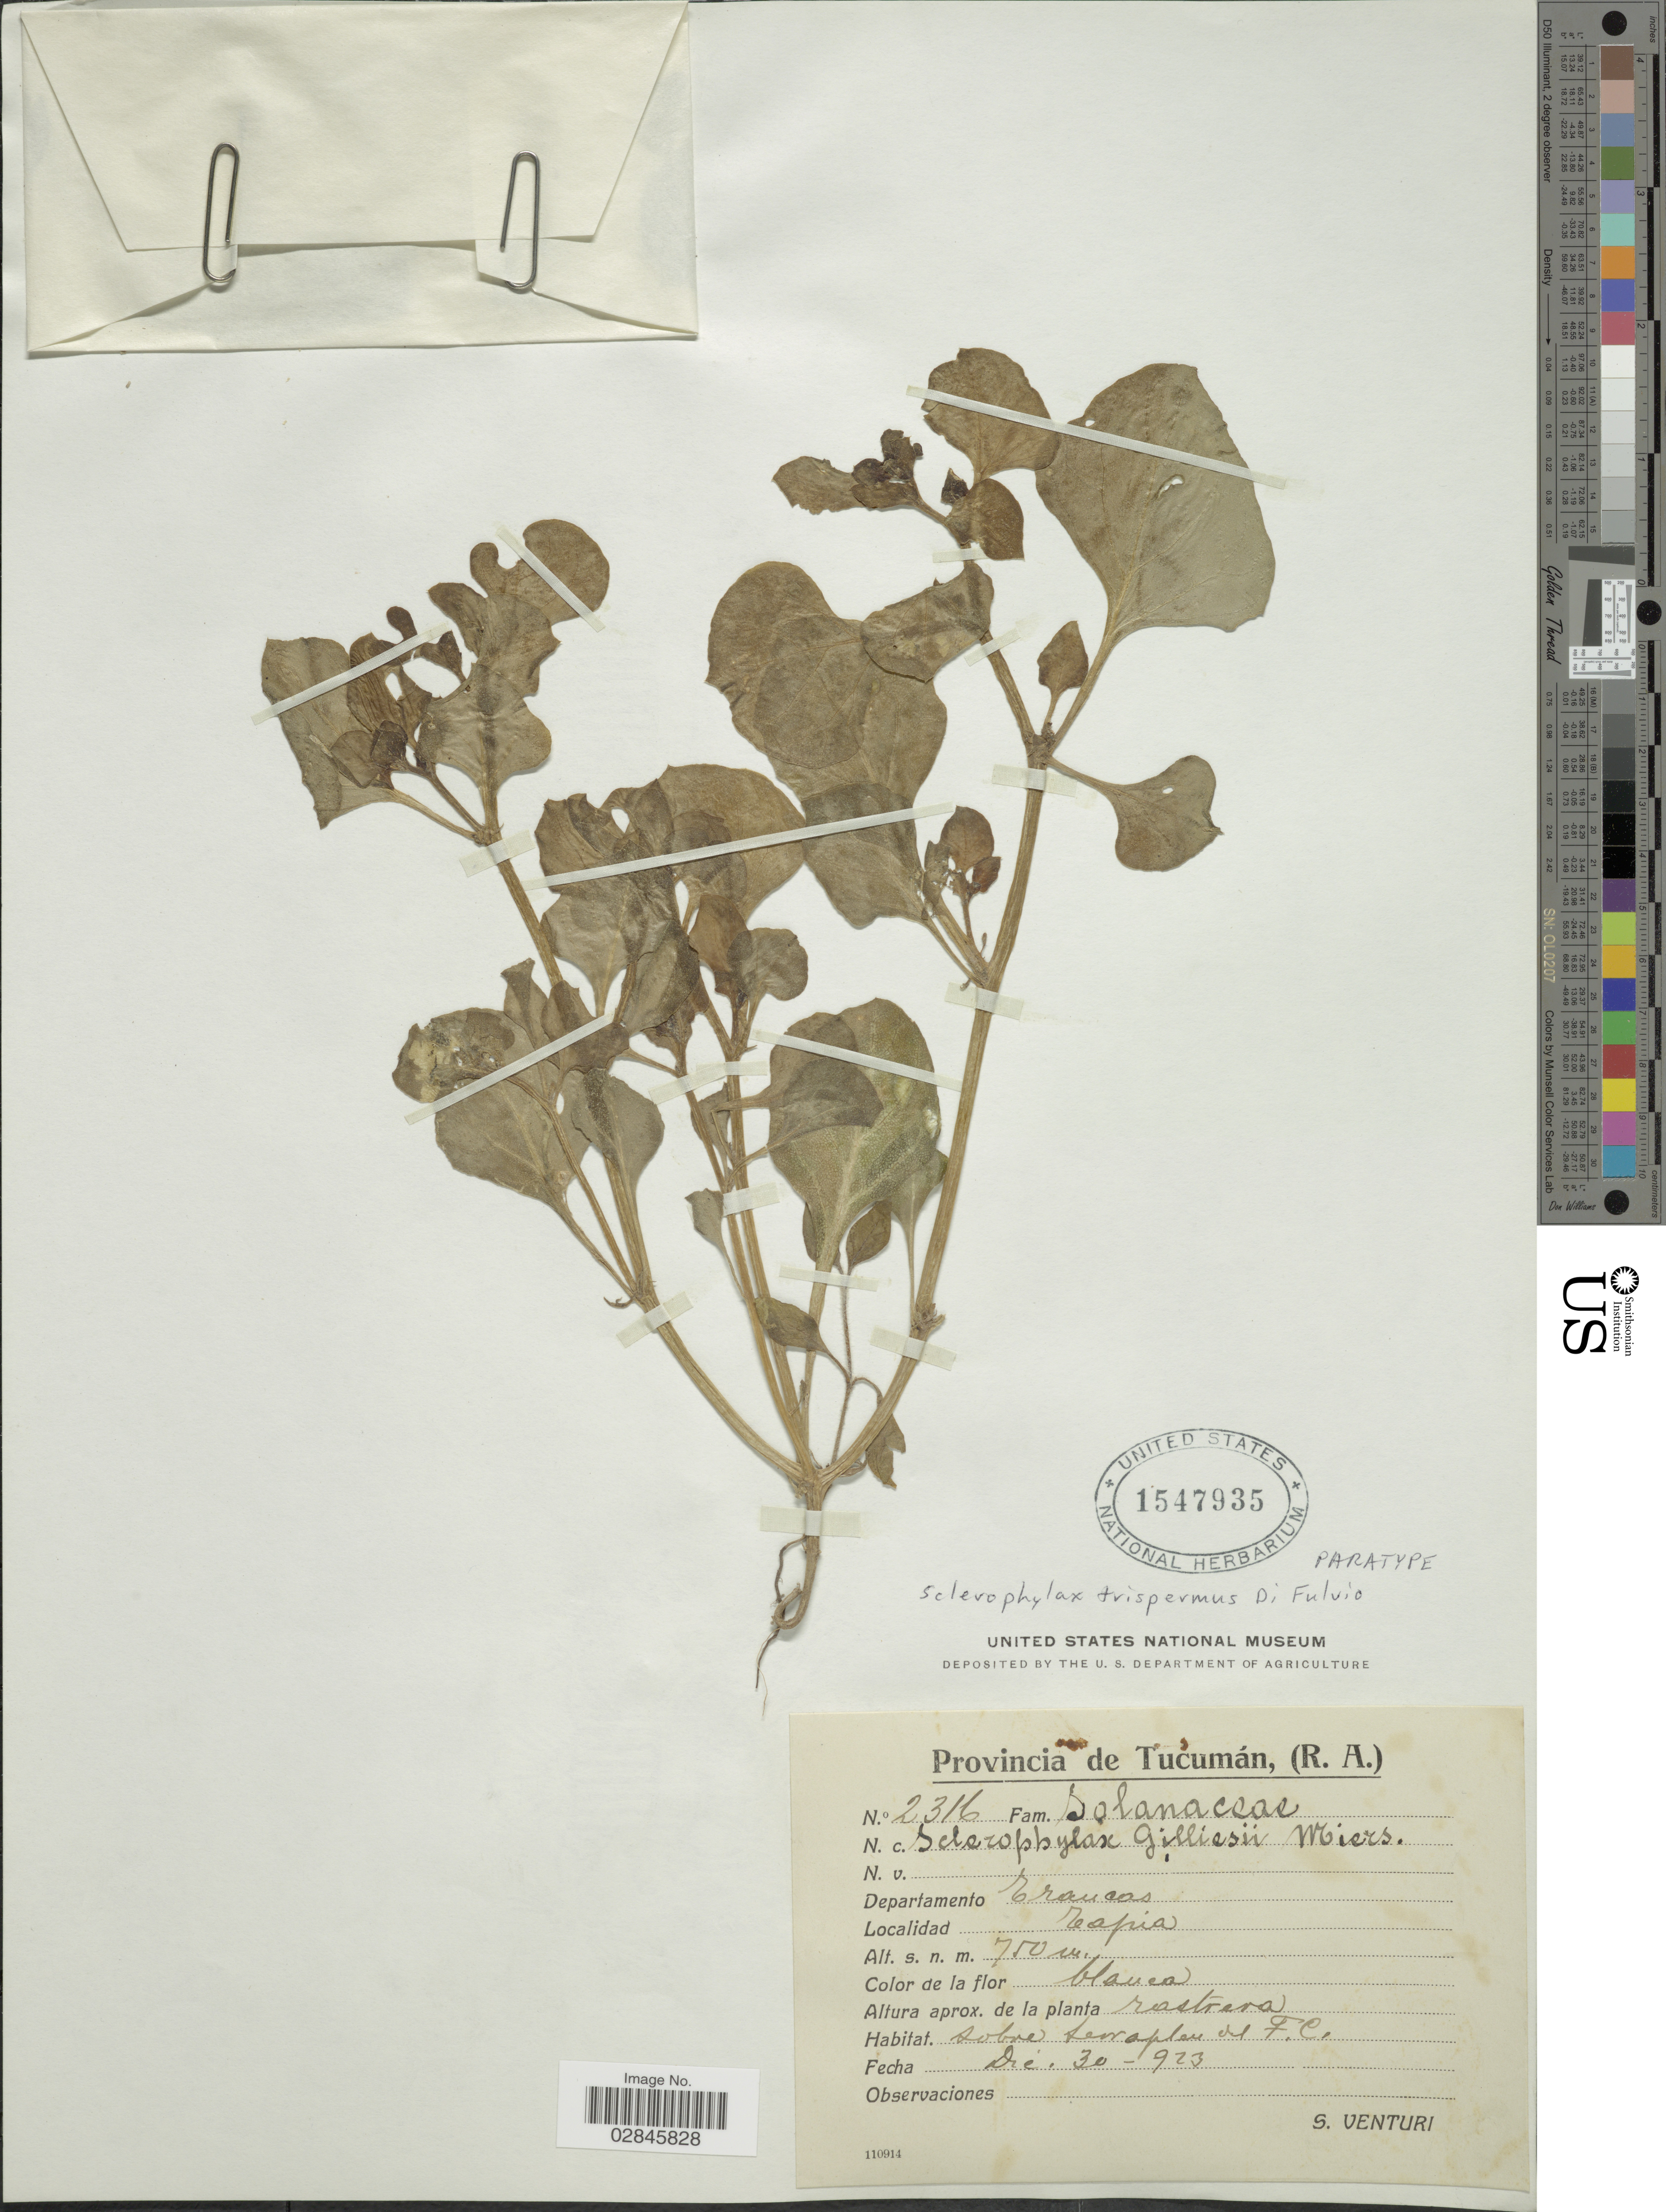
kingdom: Plantae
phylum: Tracheophyta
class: Magnoliopsida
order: Solanales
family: Solanaceae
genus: Sclerophylax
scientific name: Sclerophylax trispermus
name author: Di Fulvio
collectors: S. Venturi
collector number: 2316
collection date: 1923-12-30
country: Argentina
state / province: Tucuman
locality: (R.A.), Departamento Trancas, Tapia.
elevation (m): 750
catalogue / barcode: US 1547935